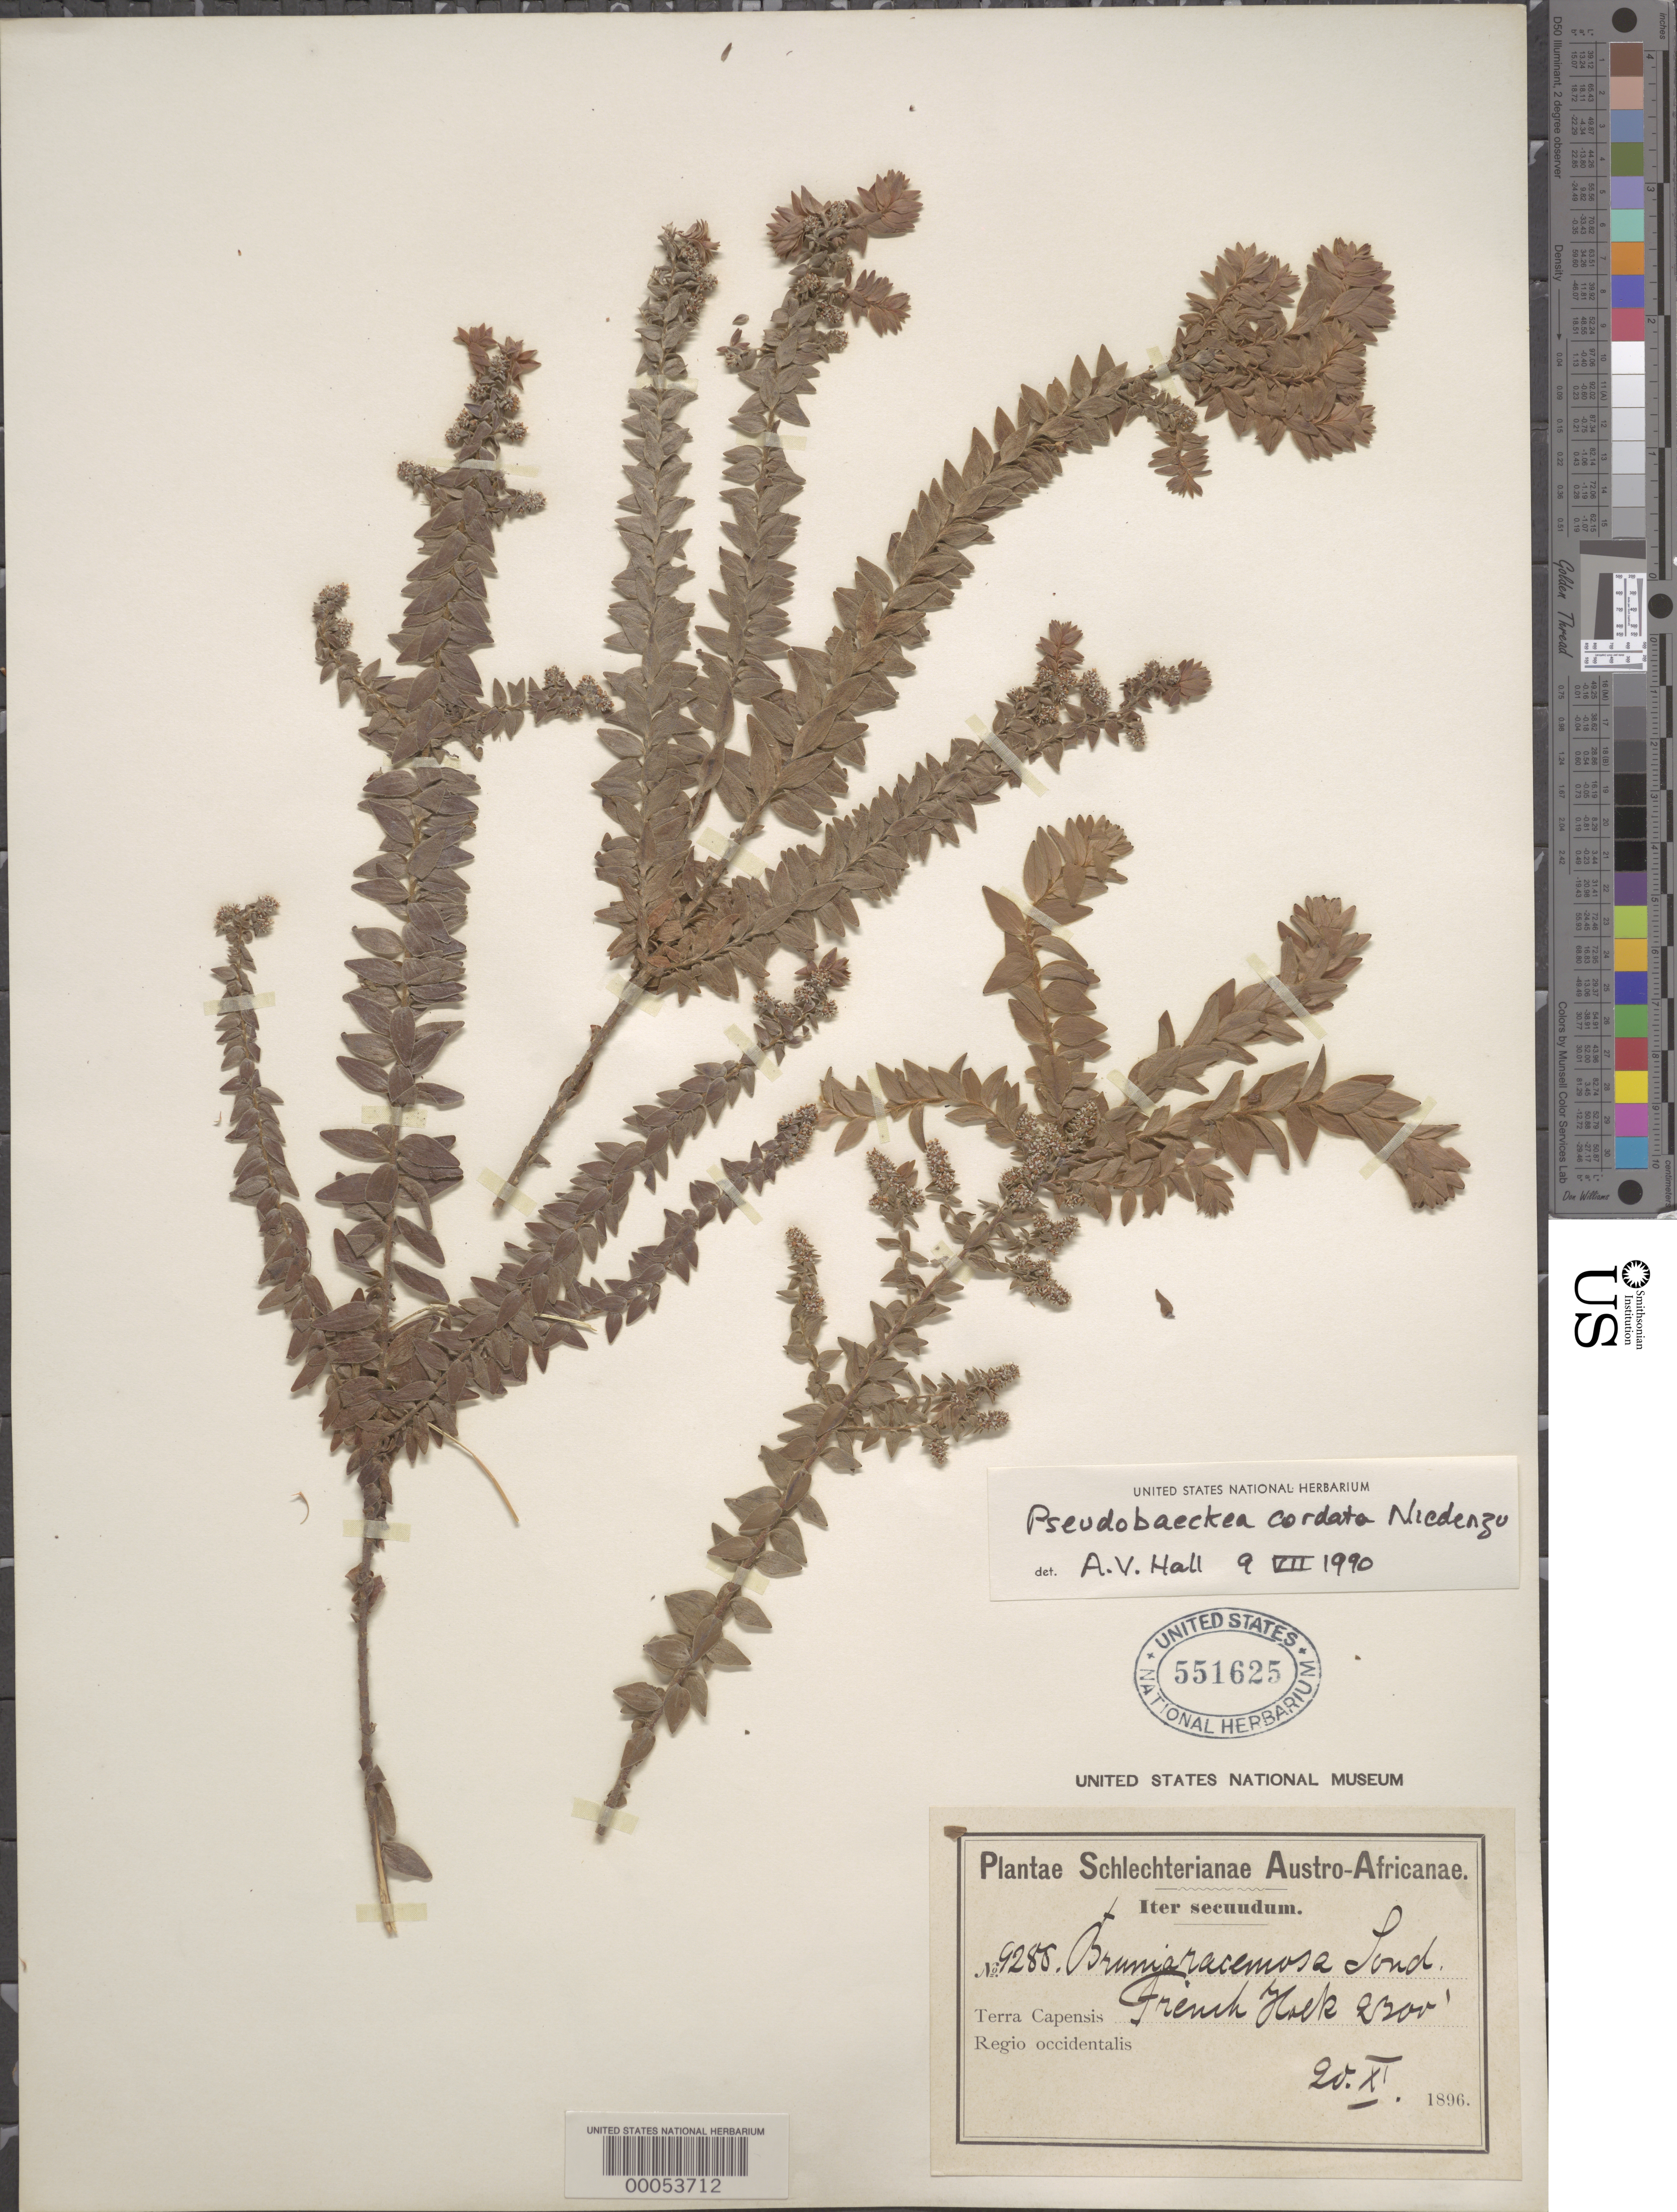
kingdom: Plantae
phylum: Tracheophyta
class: Magnoliopsida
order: Bruniales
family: Bruniaceae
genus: Brunia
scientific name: Brunia cordata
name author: (Burm. f.) Walp.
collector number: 9280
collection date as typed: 20 Nov 1896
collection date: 1896-11-20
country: Panama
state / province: Chiriquí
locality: Around San Felix.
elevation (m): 701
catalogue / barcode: US 551625